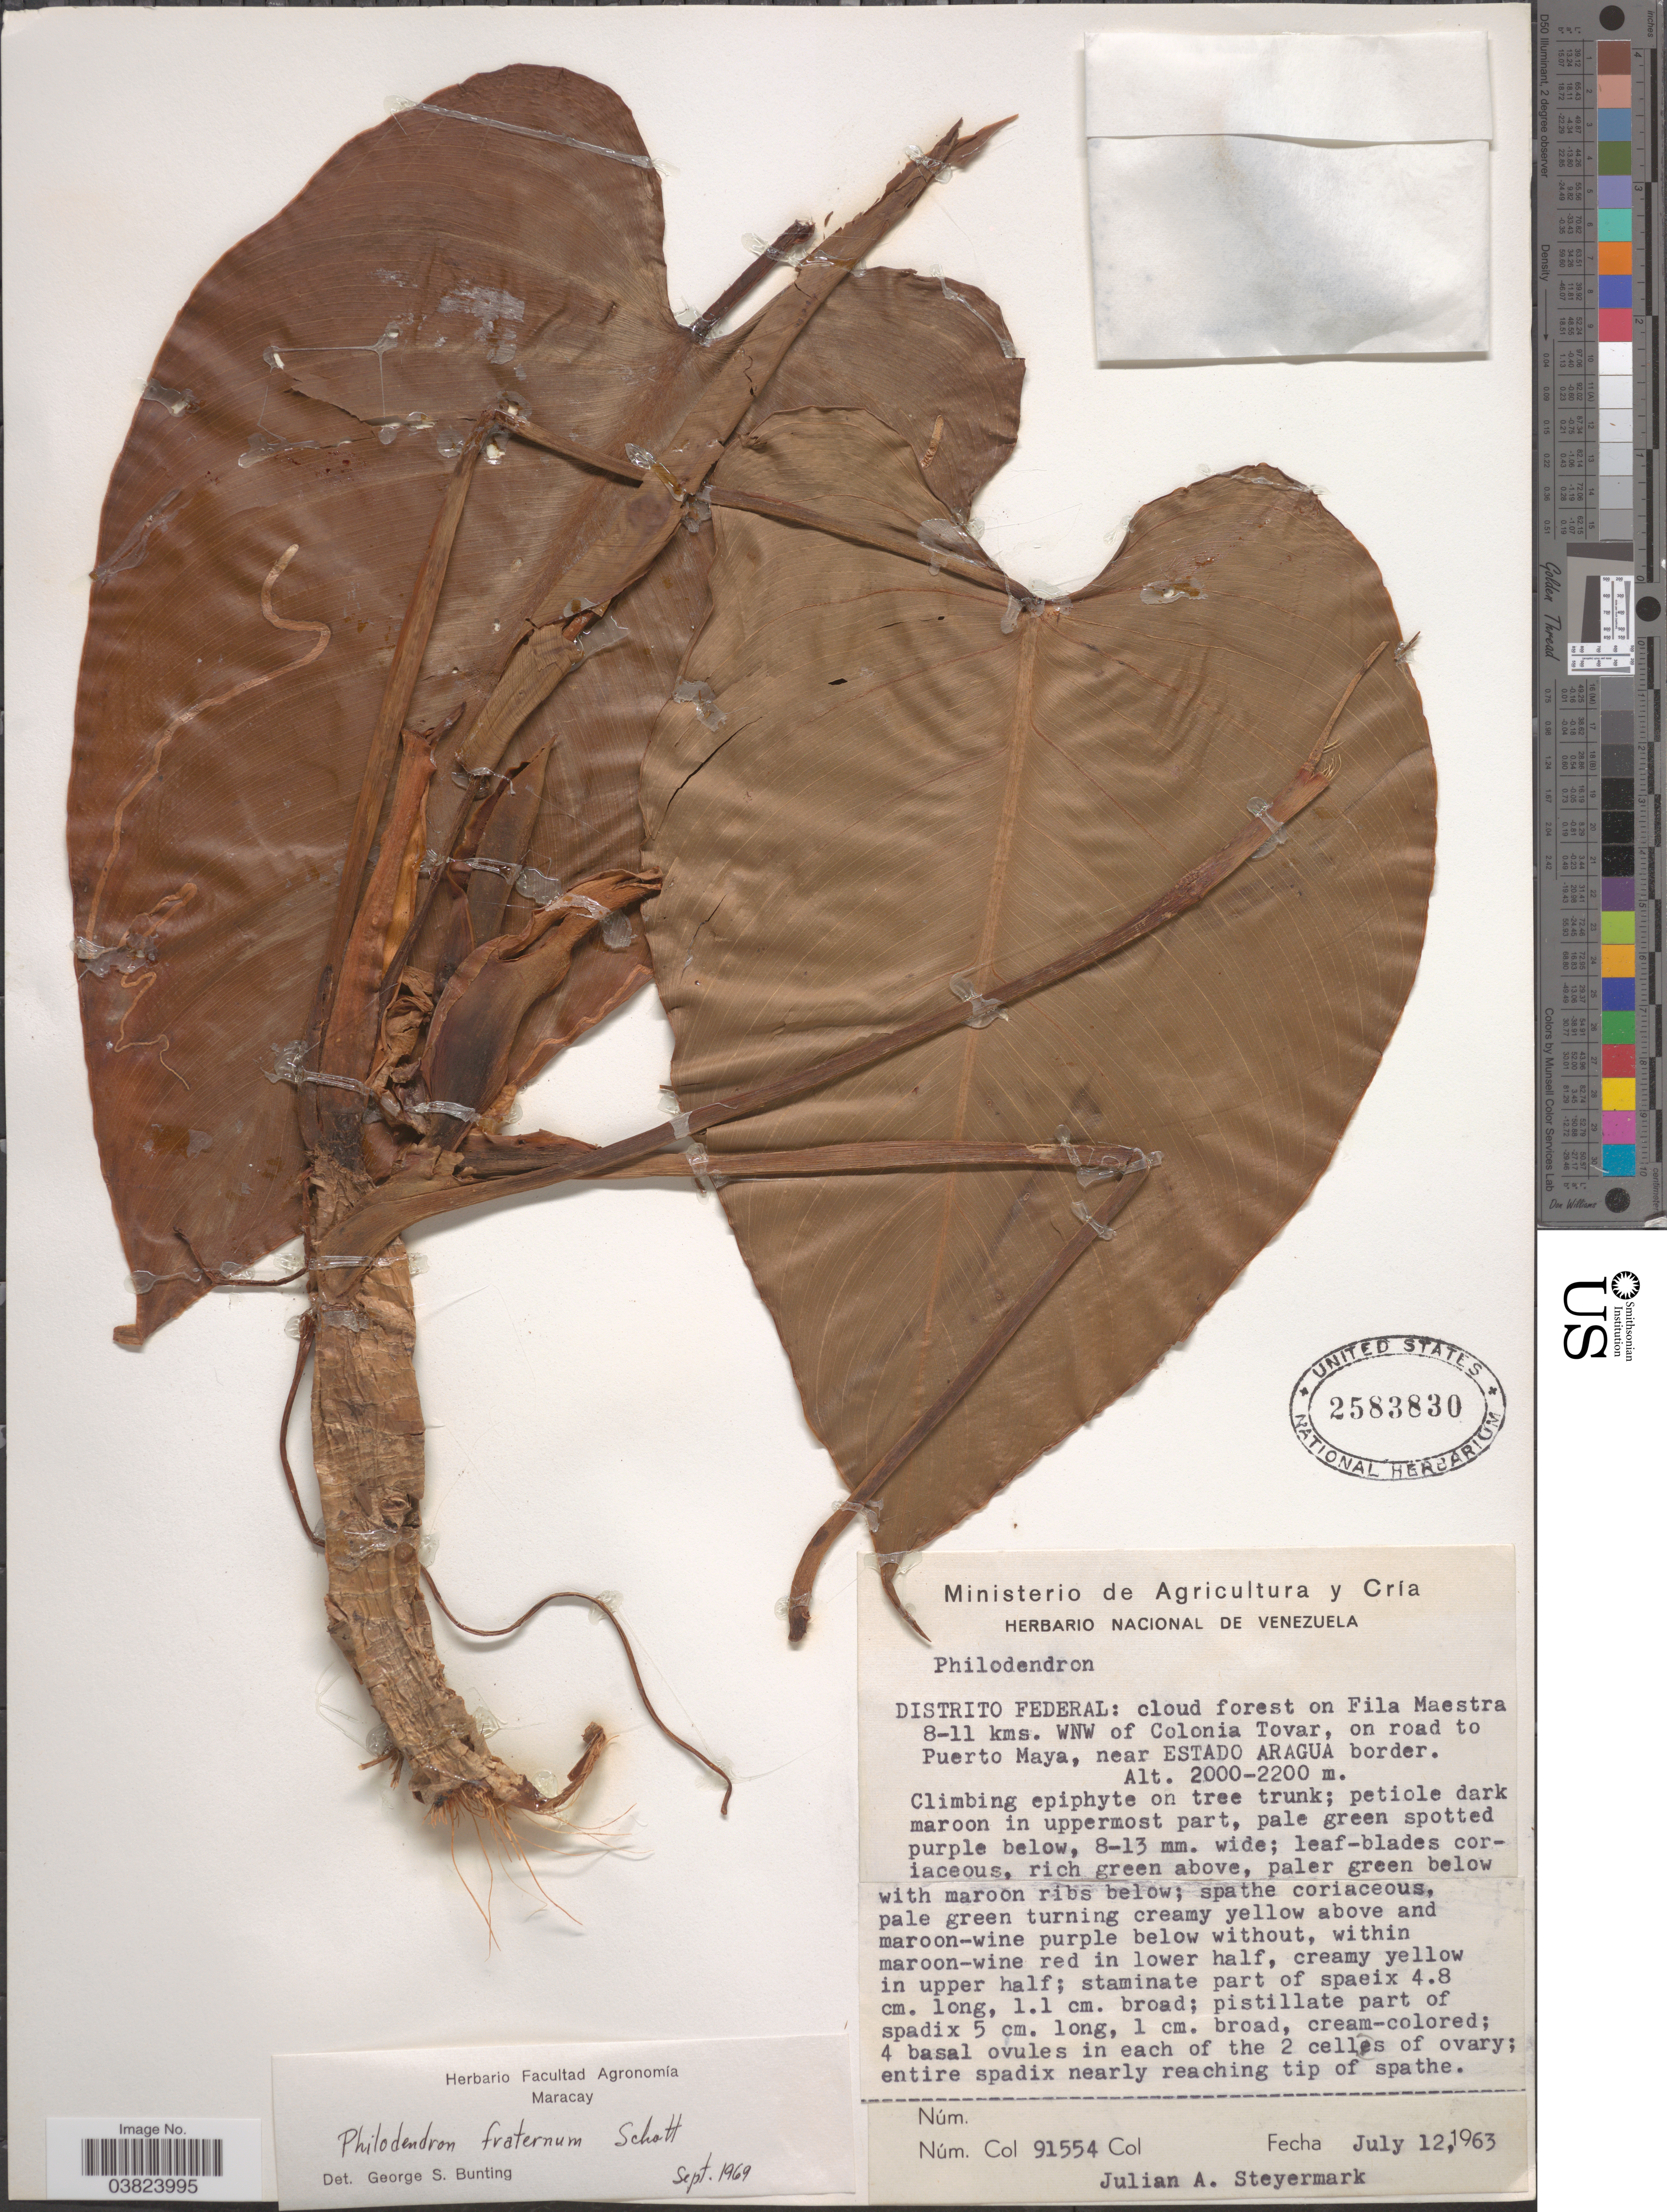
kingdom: Plantae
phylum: Tracheophyta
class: Liliopsida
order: Alismatales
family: Araceae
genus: Philodendron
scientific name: Philodendron fraternum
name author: Schott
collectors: J. Steyermark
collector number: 91554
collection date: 1963-07-12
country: Venezuela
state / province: Distrito Federal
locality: Cloud forest on Fila Maestra 8-11 kms. WNW of Colonia Tovar, on road to Puerto Maya, near Estado Aragua border.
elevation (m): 2000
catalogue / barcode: US 2583830